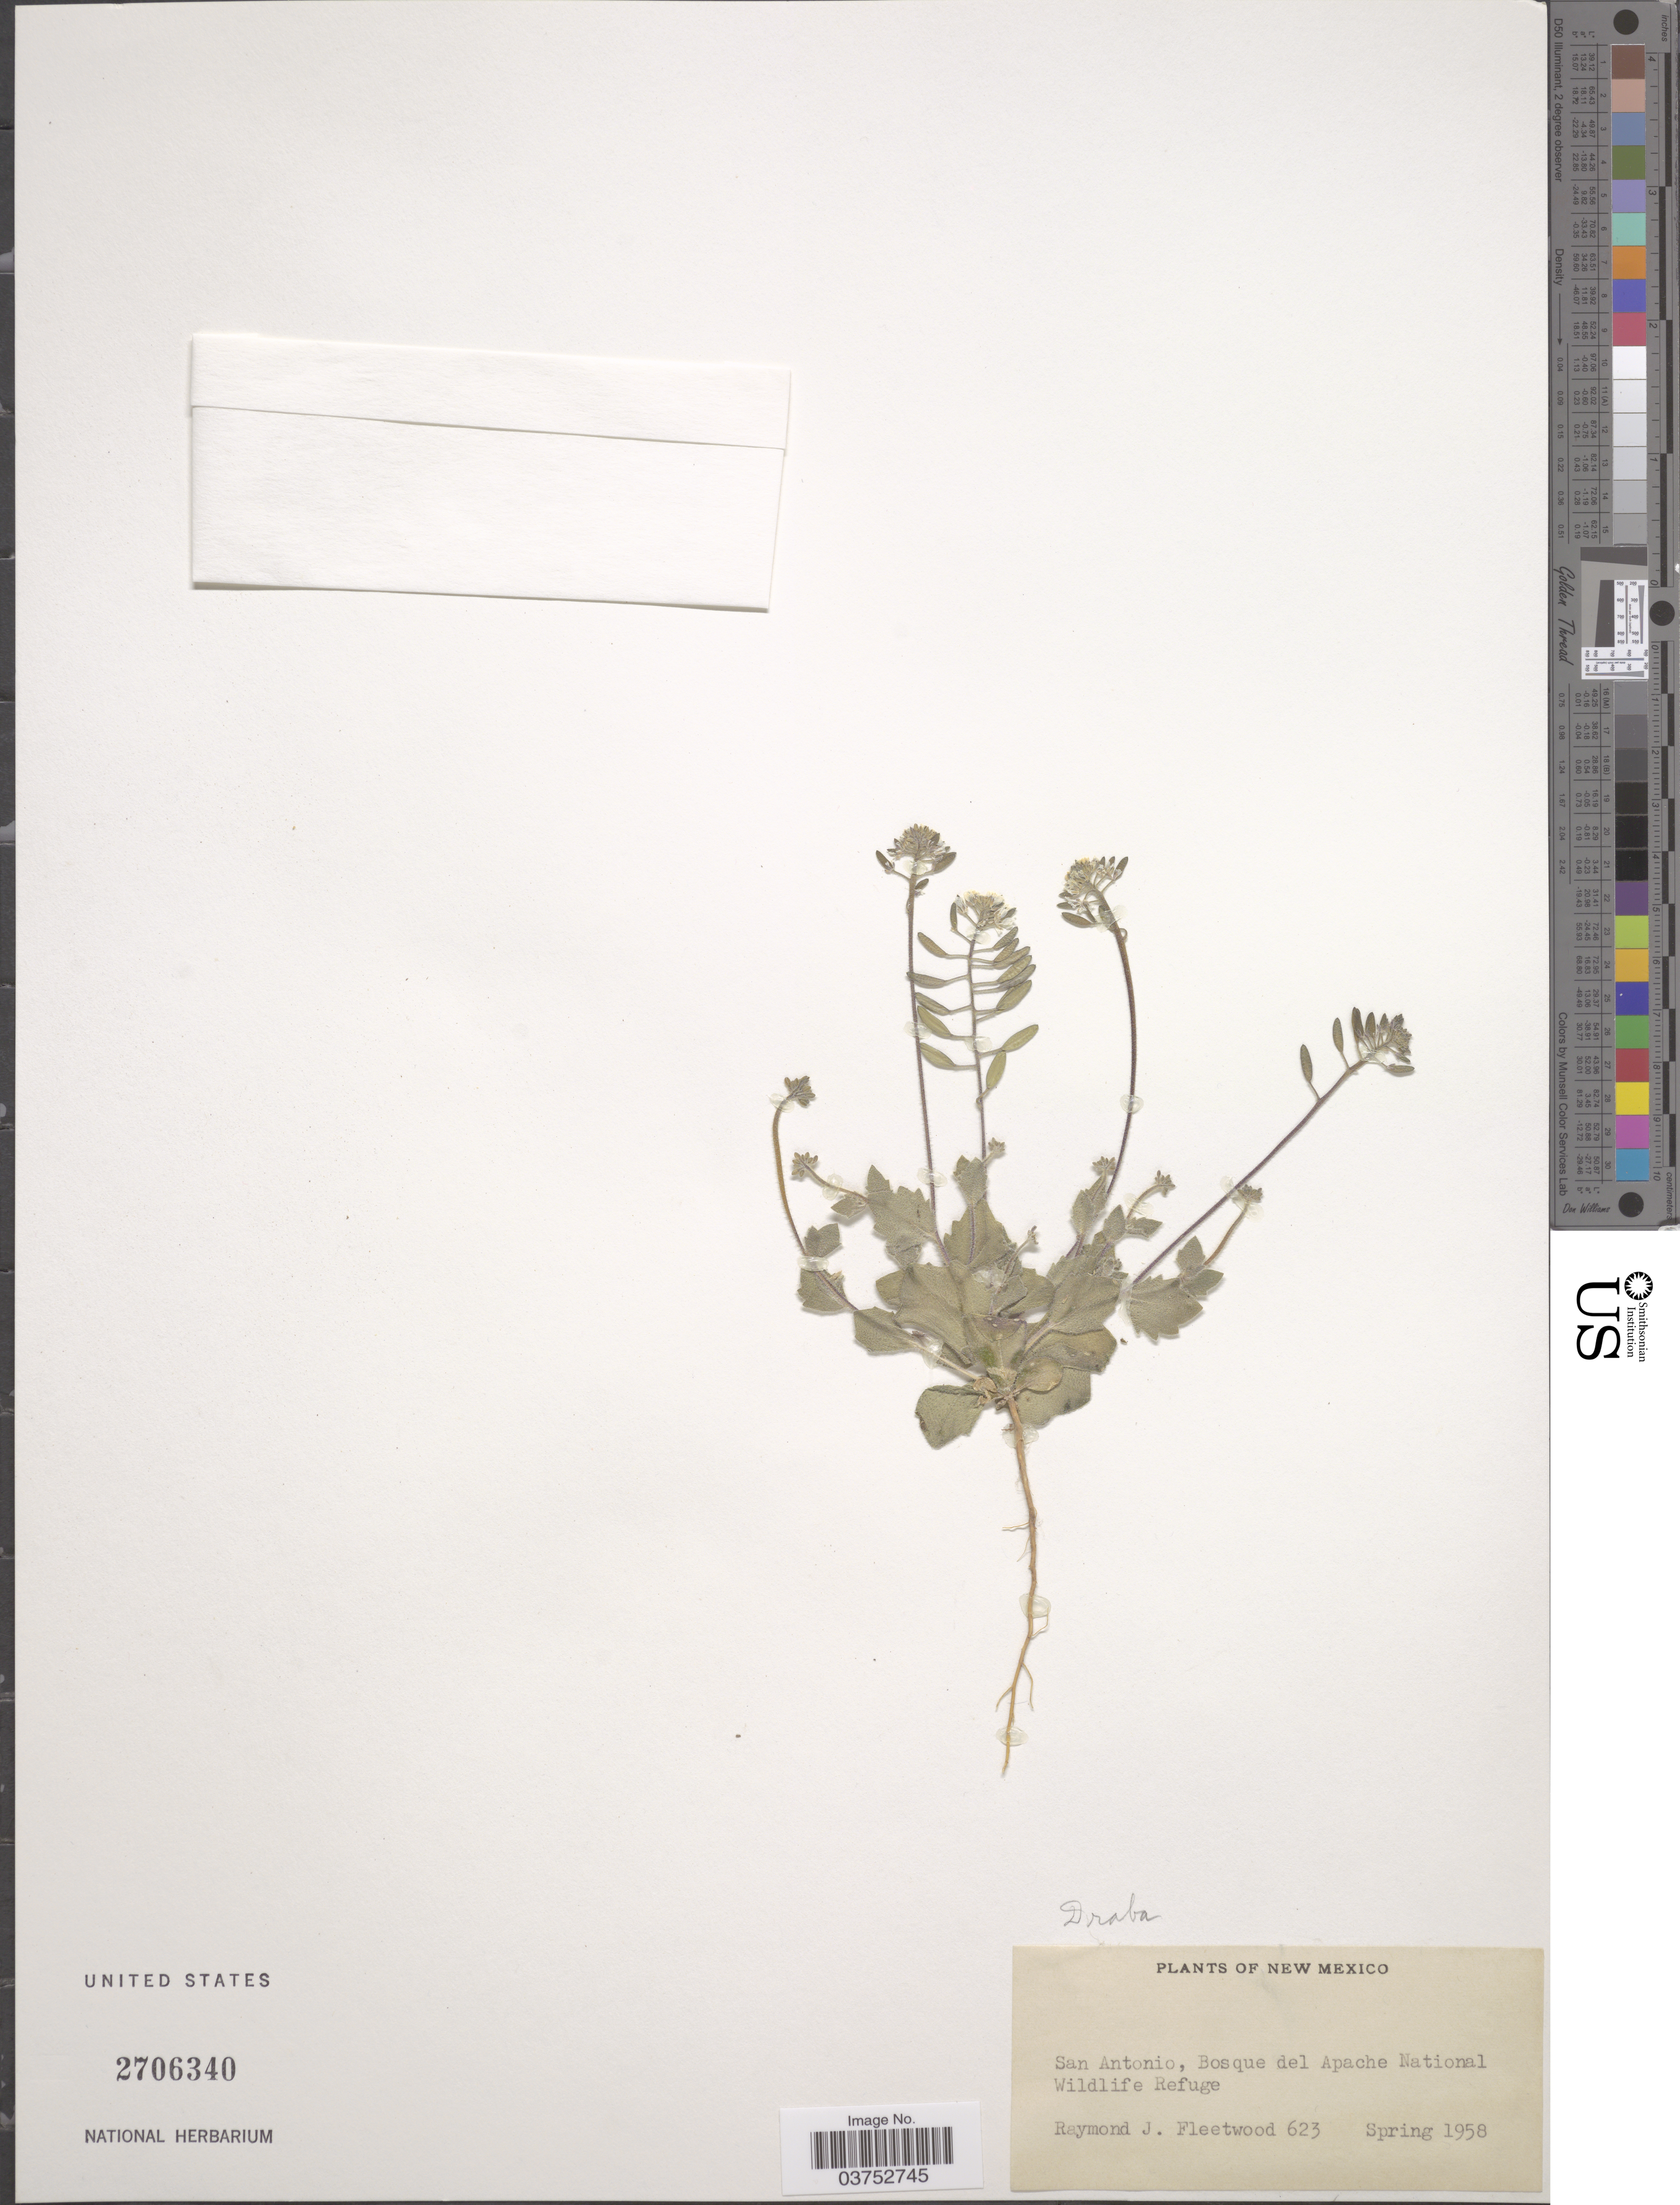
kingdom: Plantae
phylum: Tracheophyta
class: Magnoliopsida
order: Brassicales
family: Brassicaceae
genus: Draba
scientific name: Draba sp.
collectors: R. J. Fleetwood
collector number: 623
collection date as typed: Spring 1958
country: United States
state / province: New Mexico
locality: San Antonio, Bosque del Apache National Wildlife Refuge.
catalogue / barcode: US 2706340